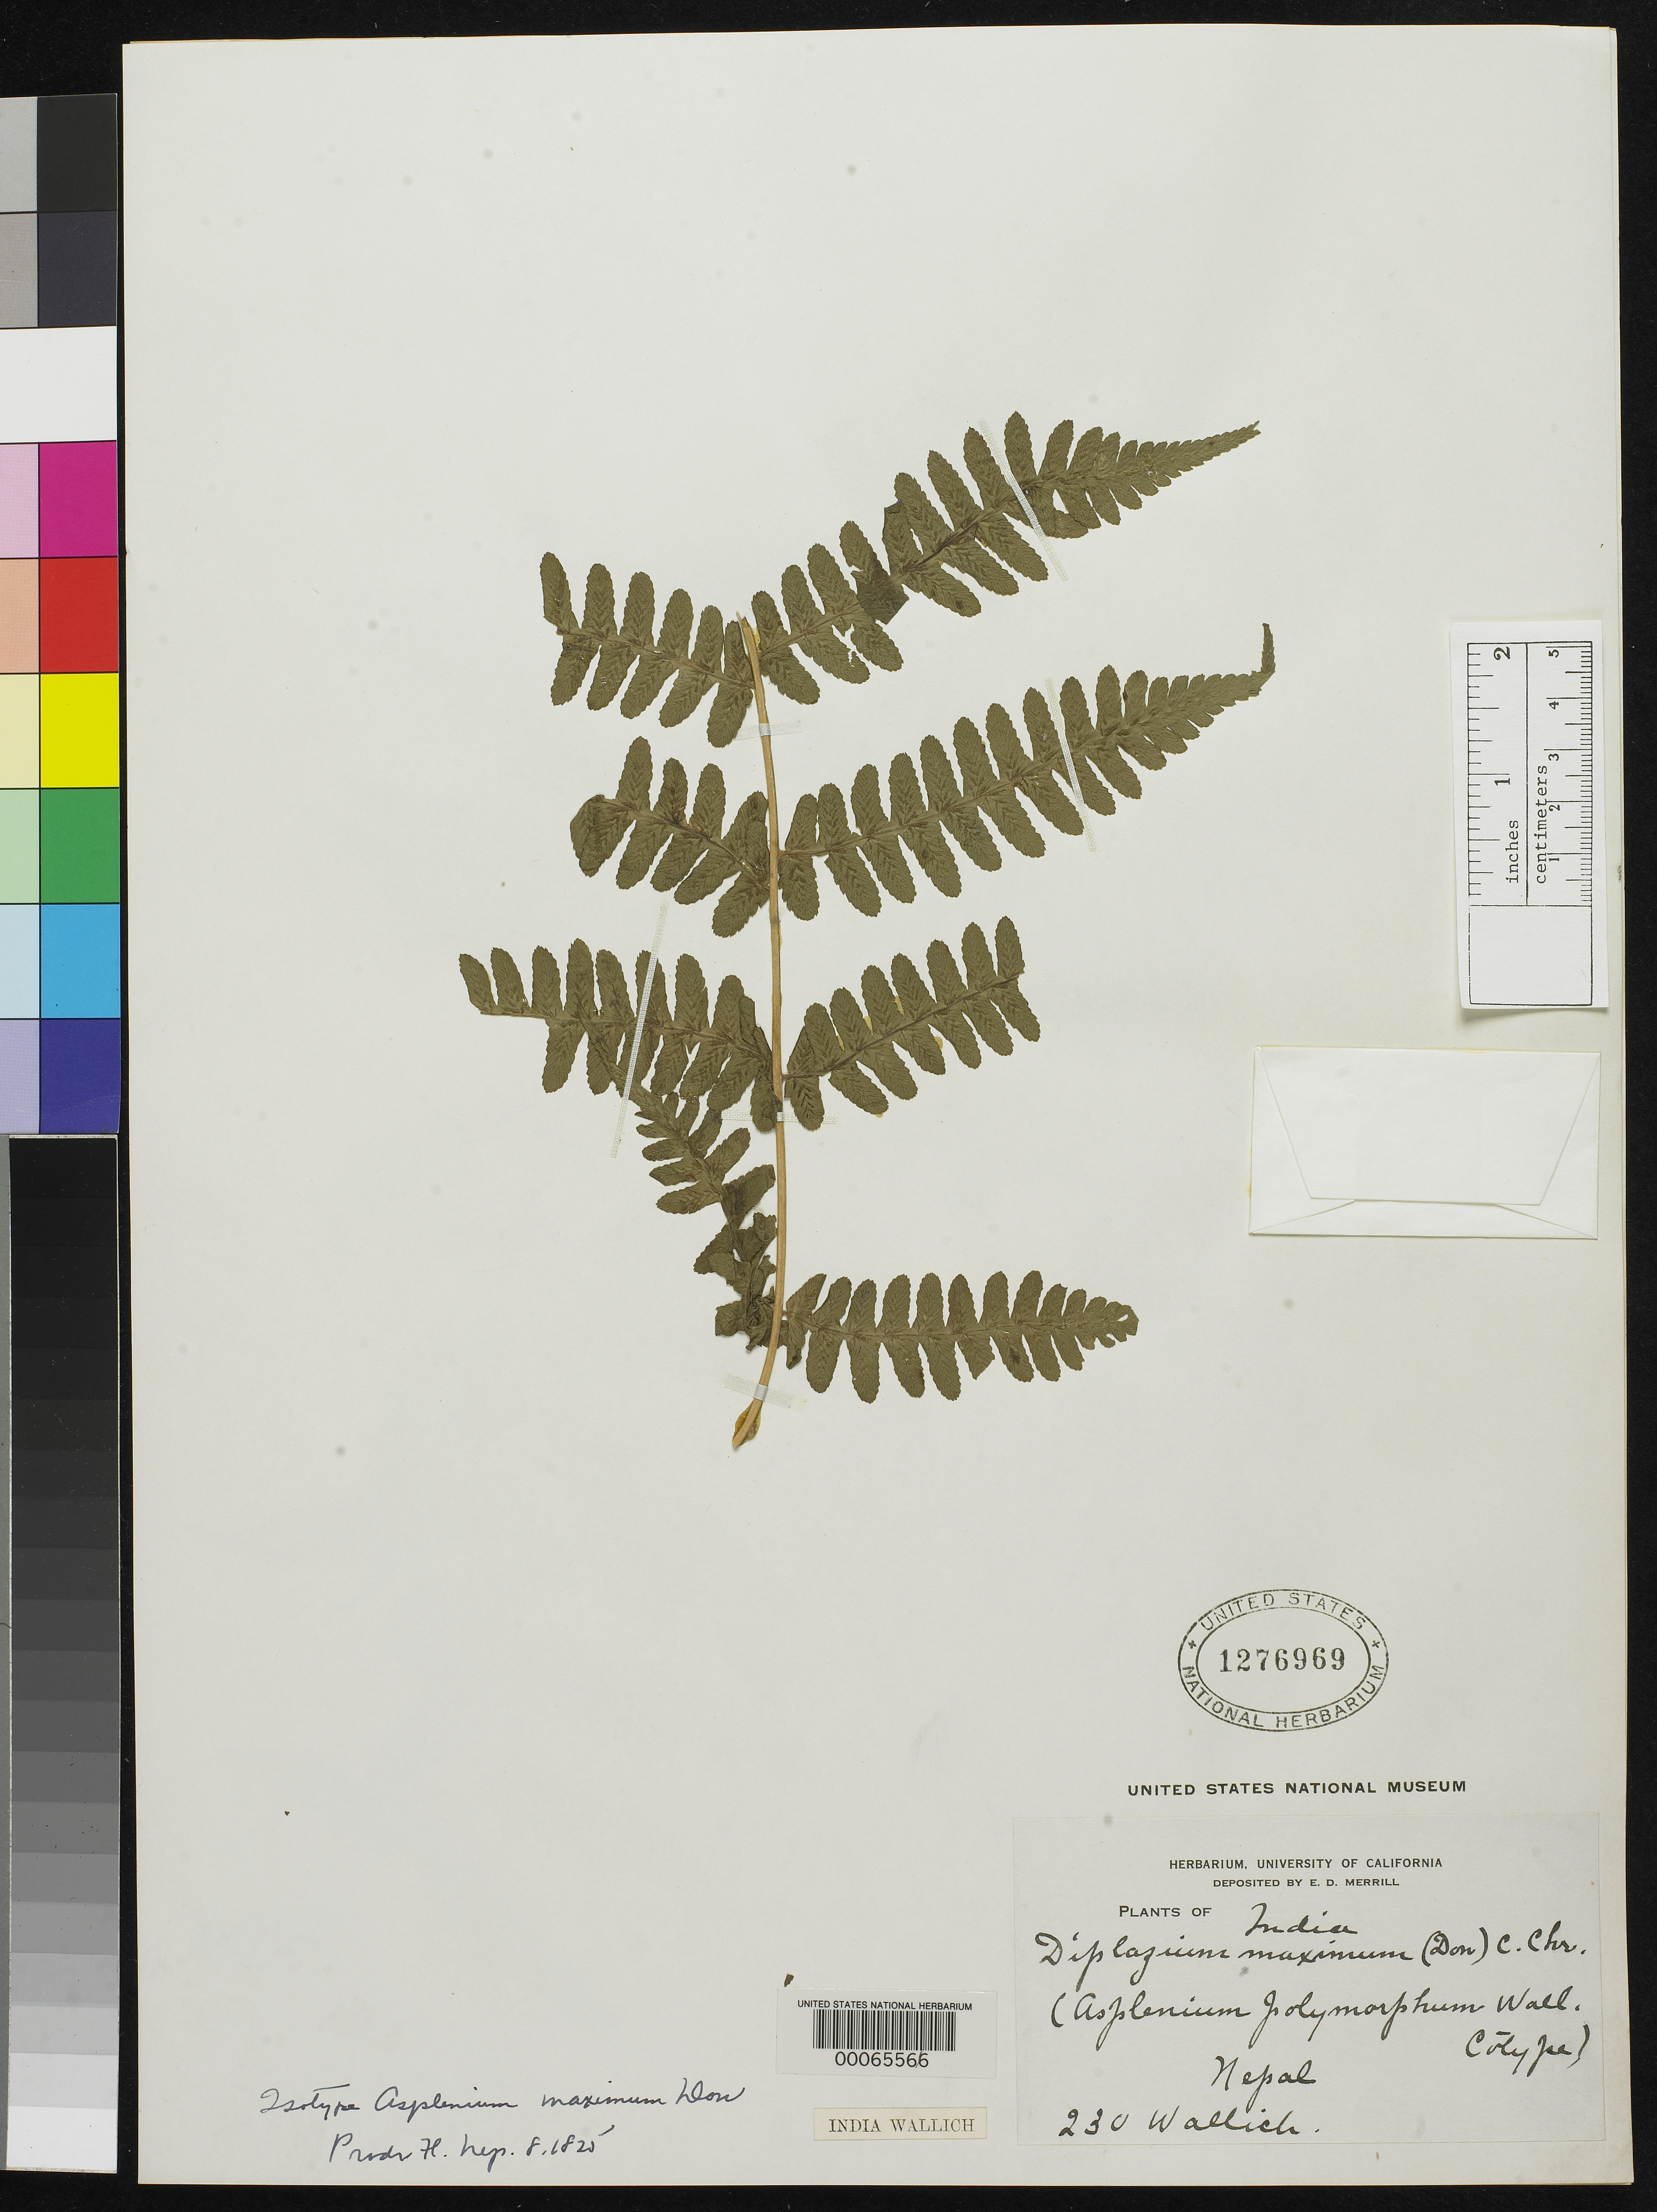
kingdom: Plantae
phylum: Tracheophyta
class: Polypodiopsida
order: Polypodiales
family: Aspleniaceae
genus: Asplenium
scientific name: Asplenium maximum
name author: D. Don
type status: Type Collection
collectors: N. Wallich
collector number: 230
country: Nepal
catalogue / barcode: US 1276969